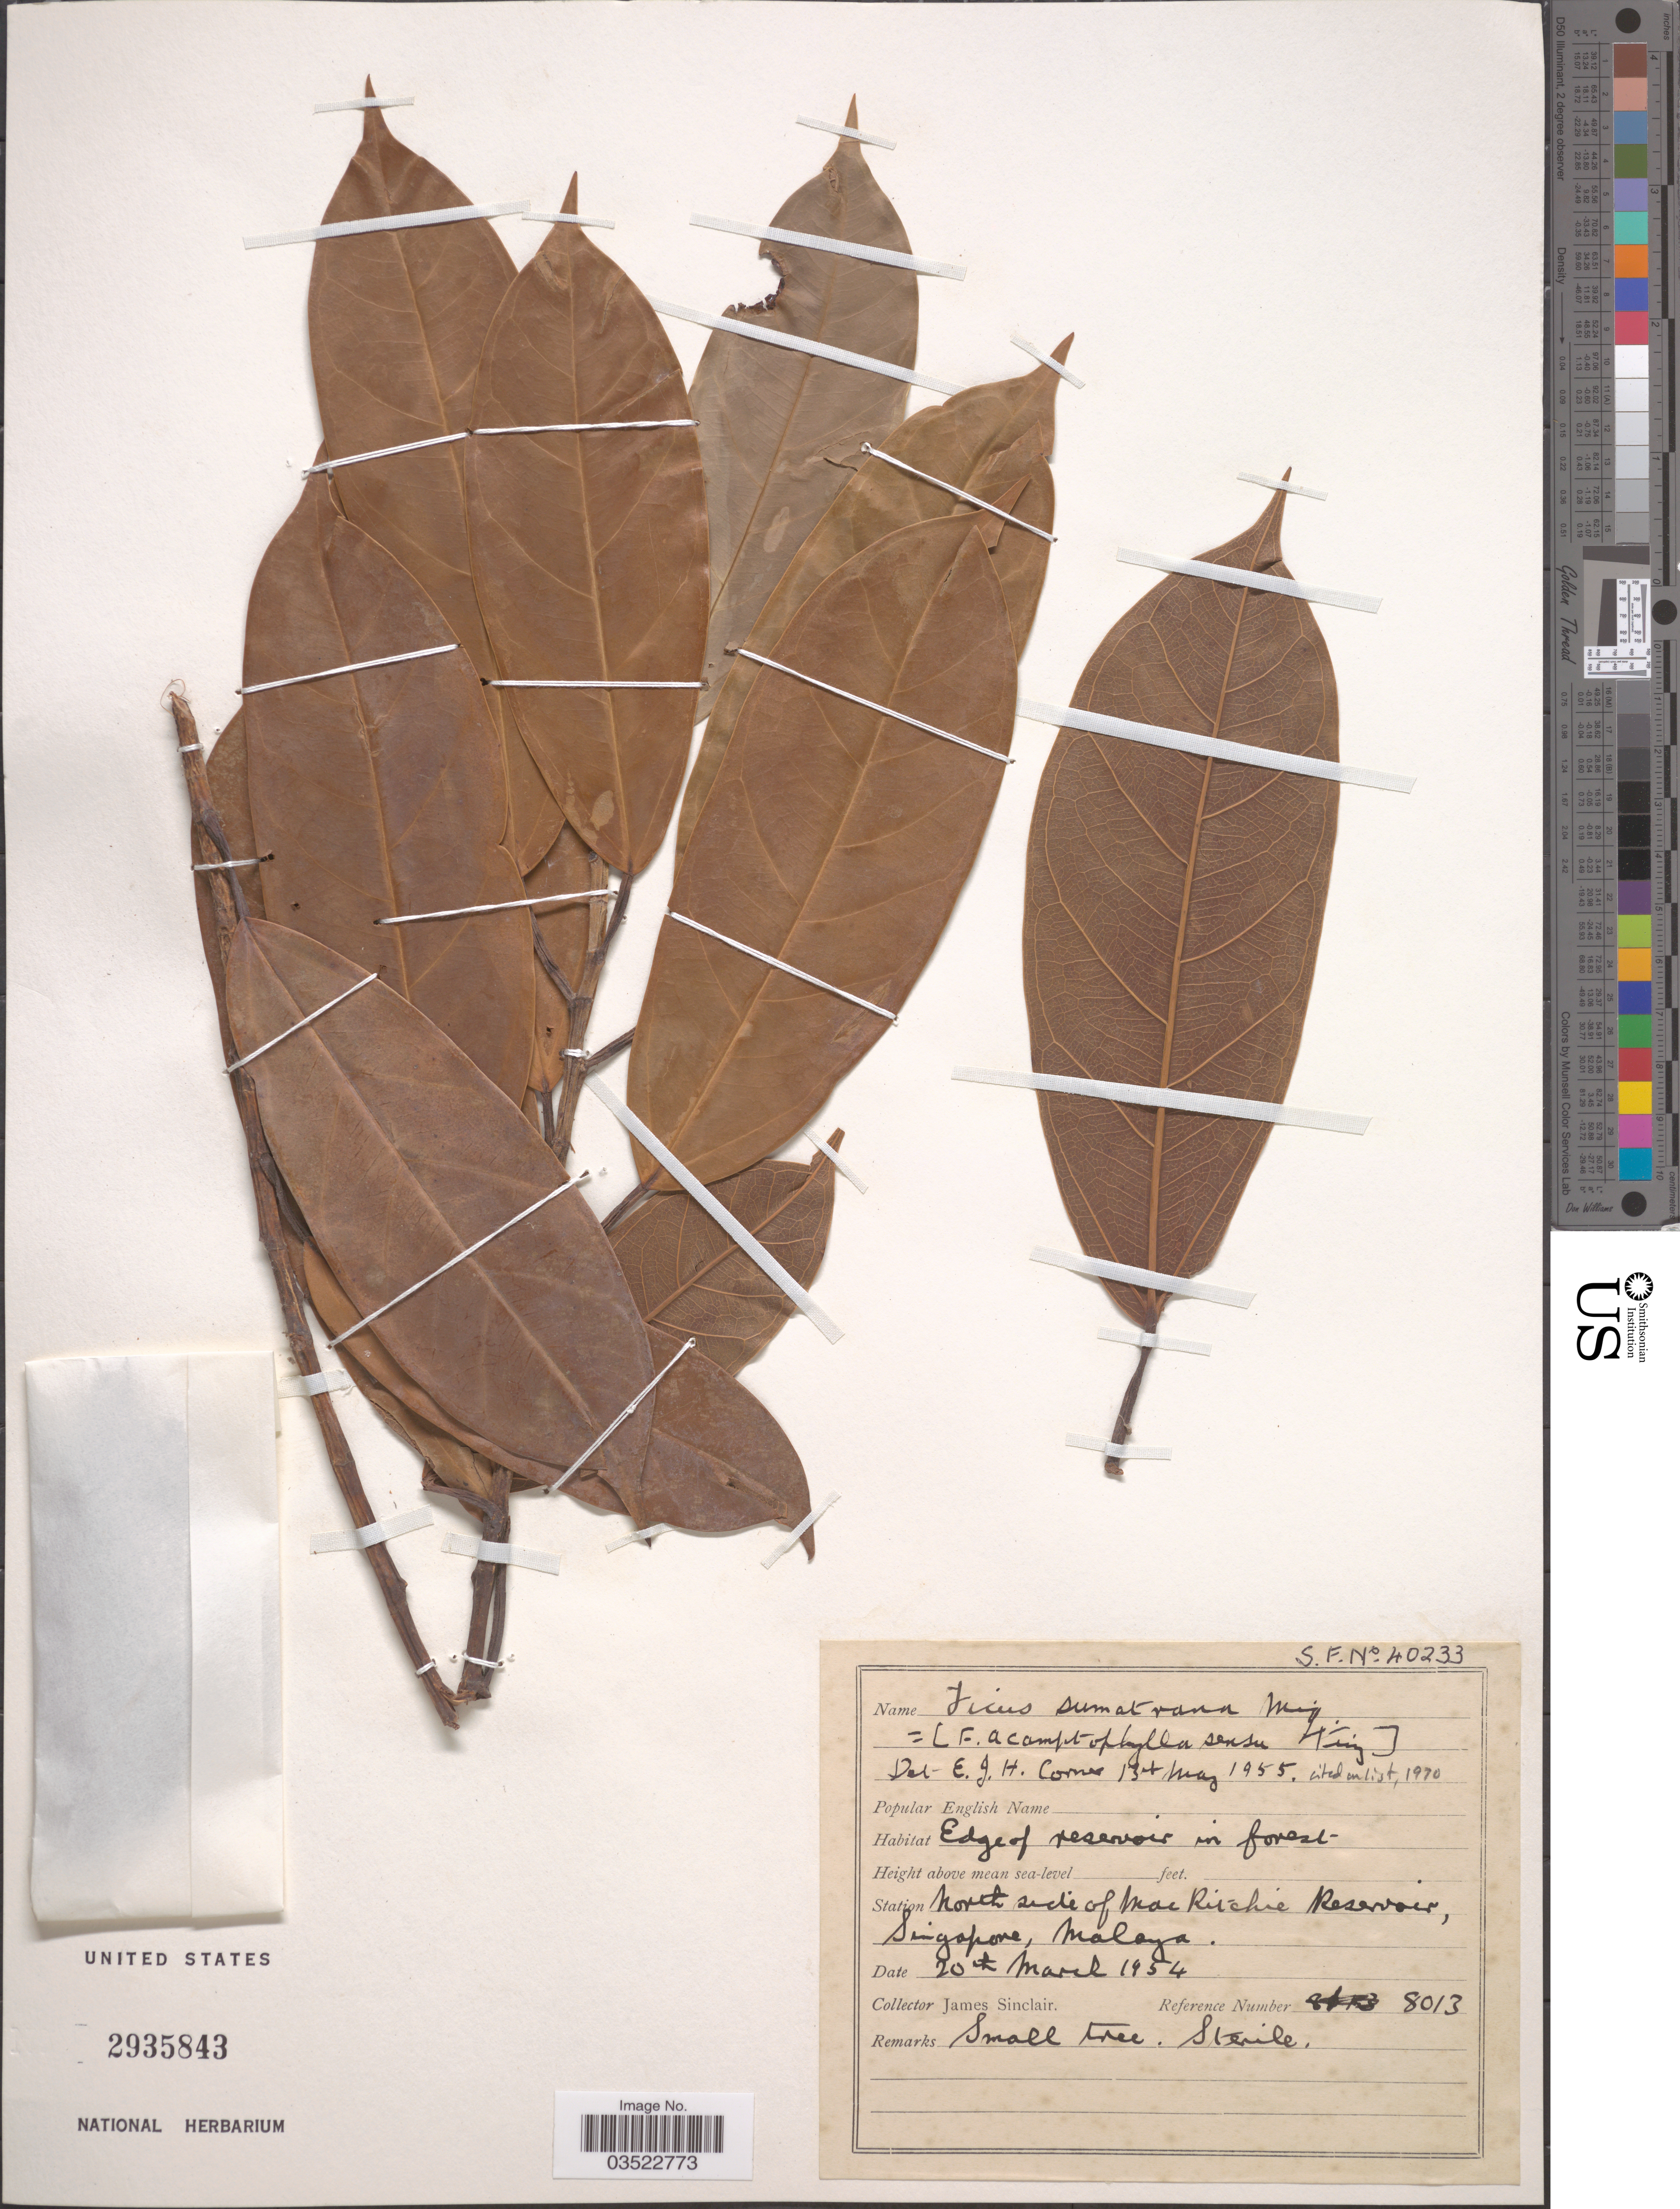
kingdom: Plantae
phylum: Tracheophyta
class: Magnoliopsida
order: Rosales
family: Moraceae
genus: Ficus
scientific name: Ficus sumatrana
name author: Miq.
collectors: J. Sinclair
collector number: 8013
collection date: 1954-03-20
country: Singapore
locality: Station North side of Mac Ritchie Reservoir, Malaya.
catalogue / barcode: US 2935843